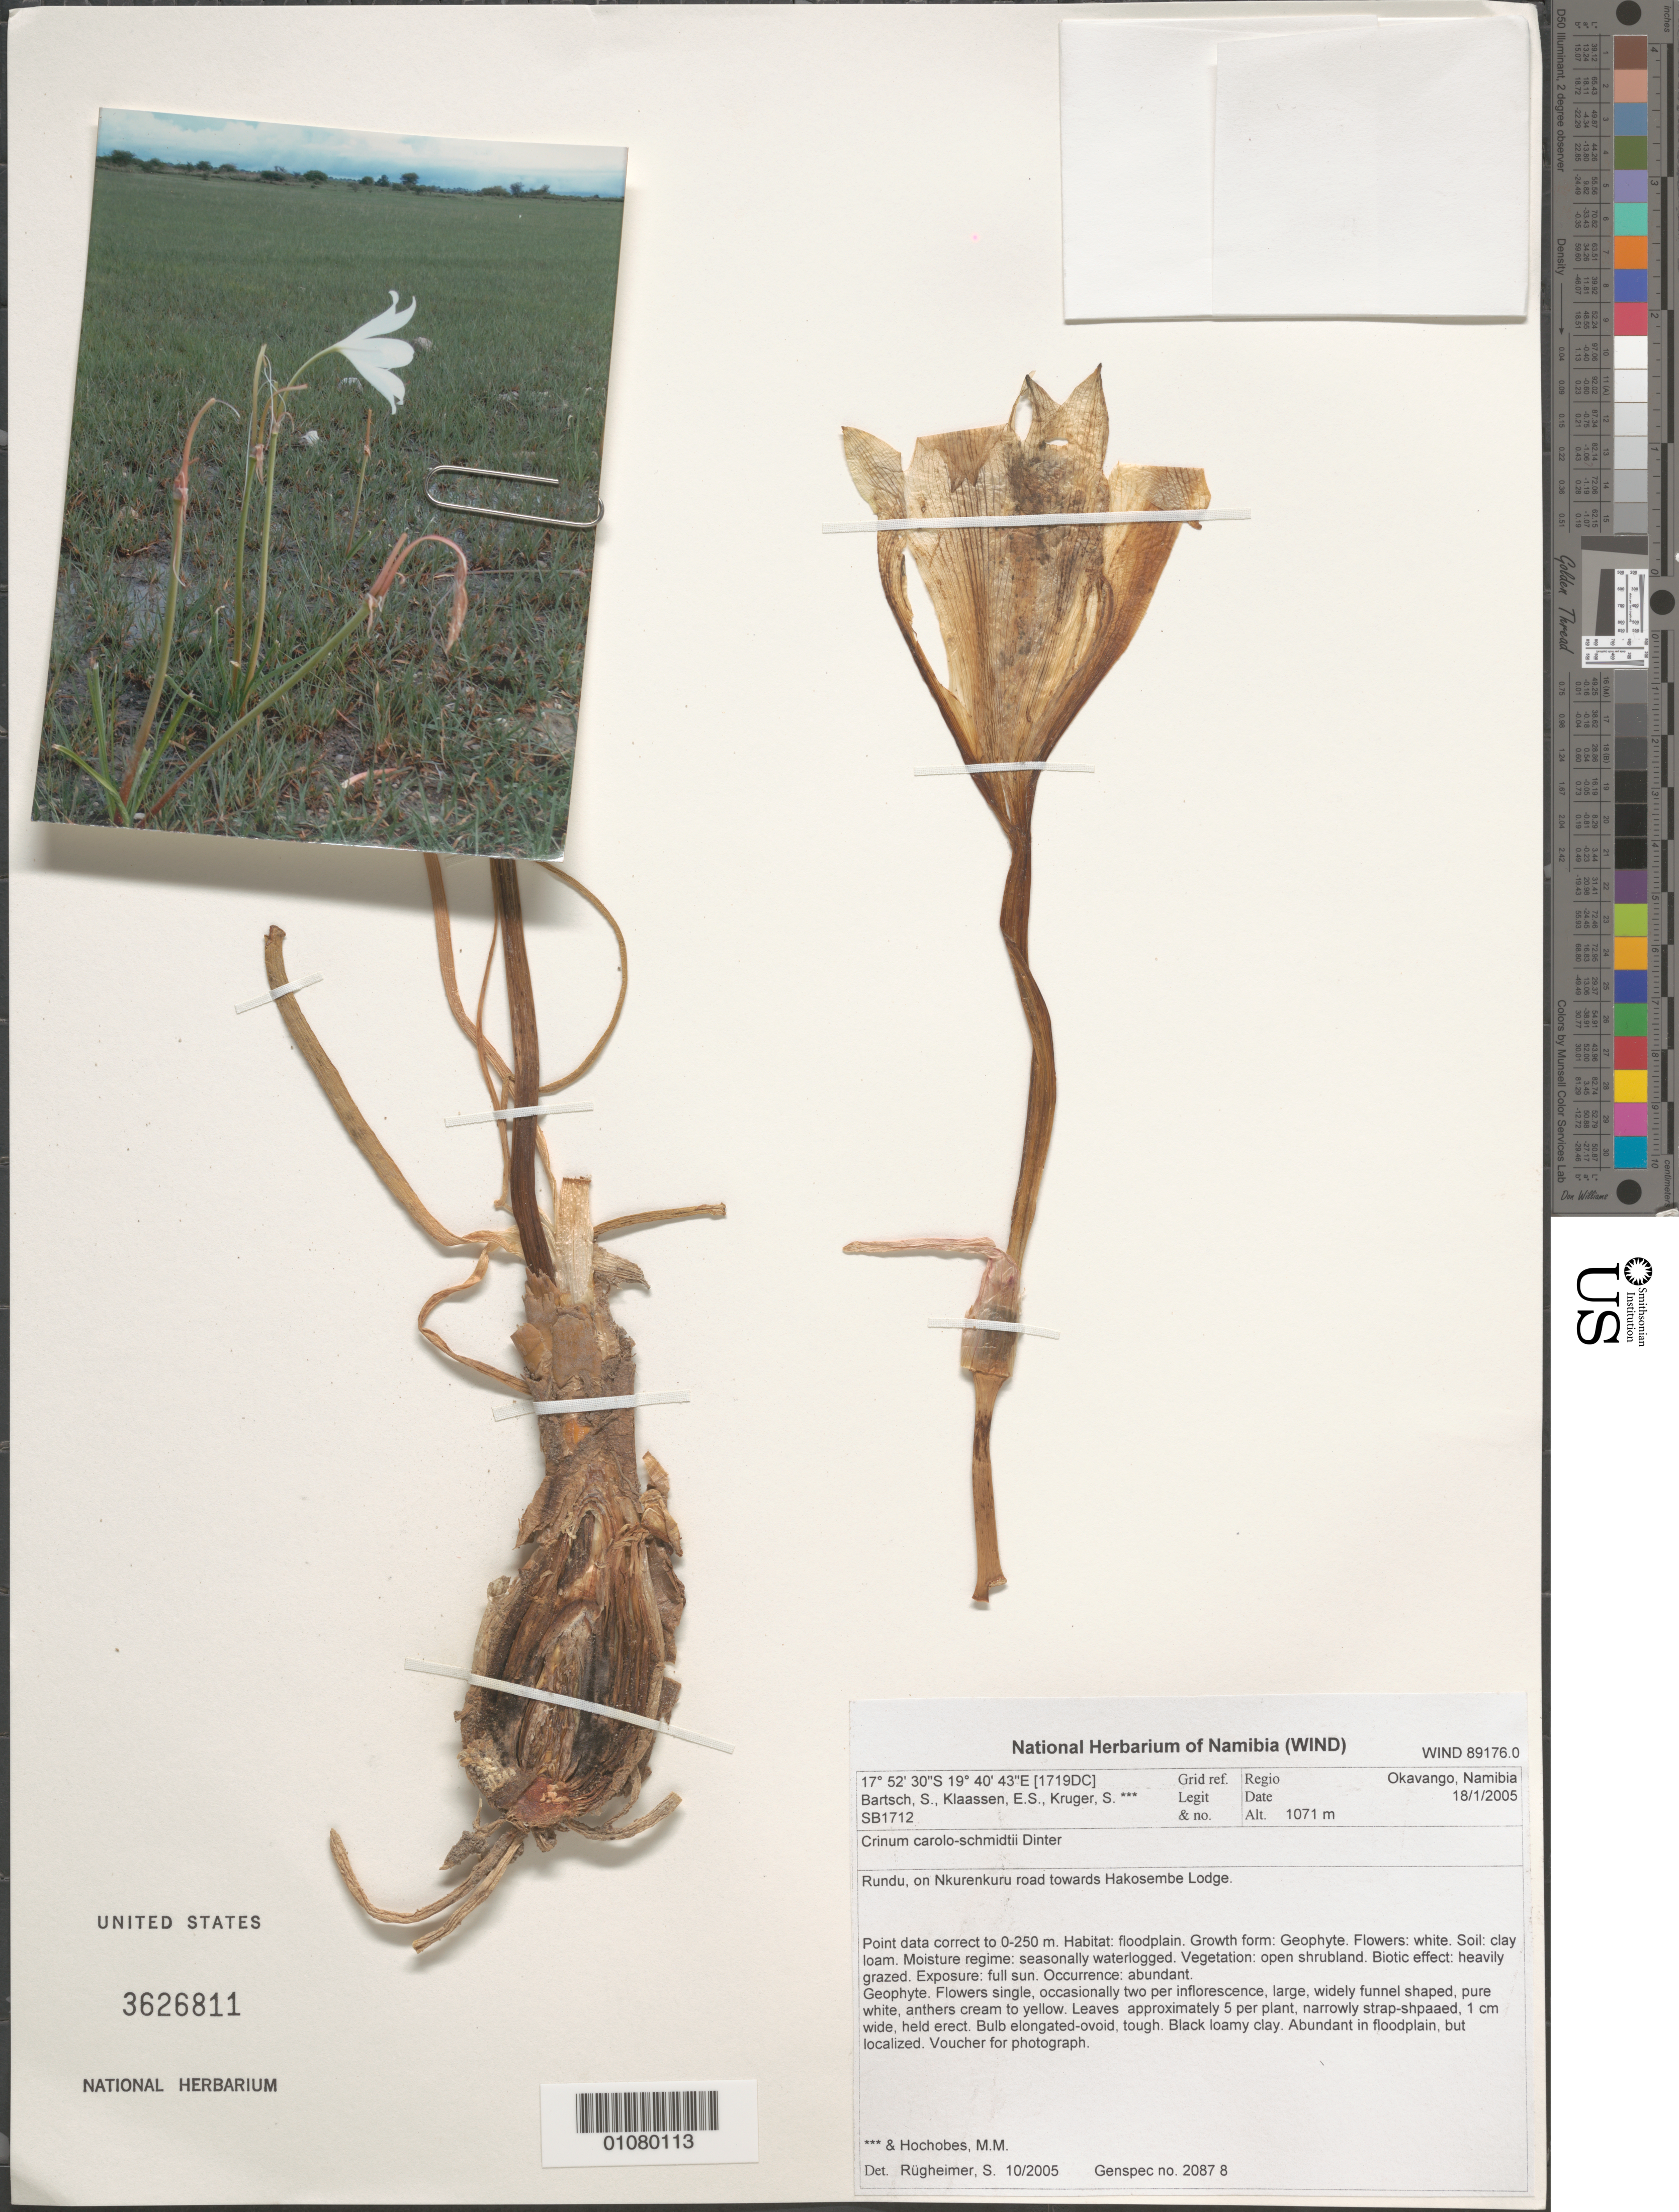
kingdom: Plantae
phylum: Tracheophyta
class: Liliopsida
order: Asparagales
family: Amaryllidaceae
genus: Crinum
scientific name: Crinum carolo-schmidtii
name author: Dinter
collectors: S. Bartsch, E. S. Klaassen, S. Kruger & M. Hochobes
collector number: SB 1712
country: Namibia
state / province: Kavango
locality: Rundu, on Nkurenkuru Road towards Hakosembe Lodge.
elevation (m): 1071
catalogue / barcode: US 3626811